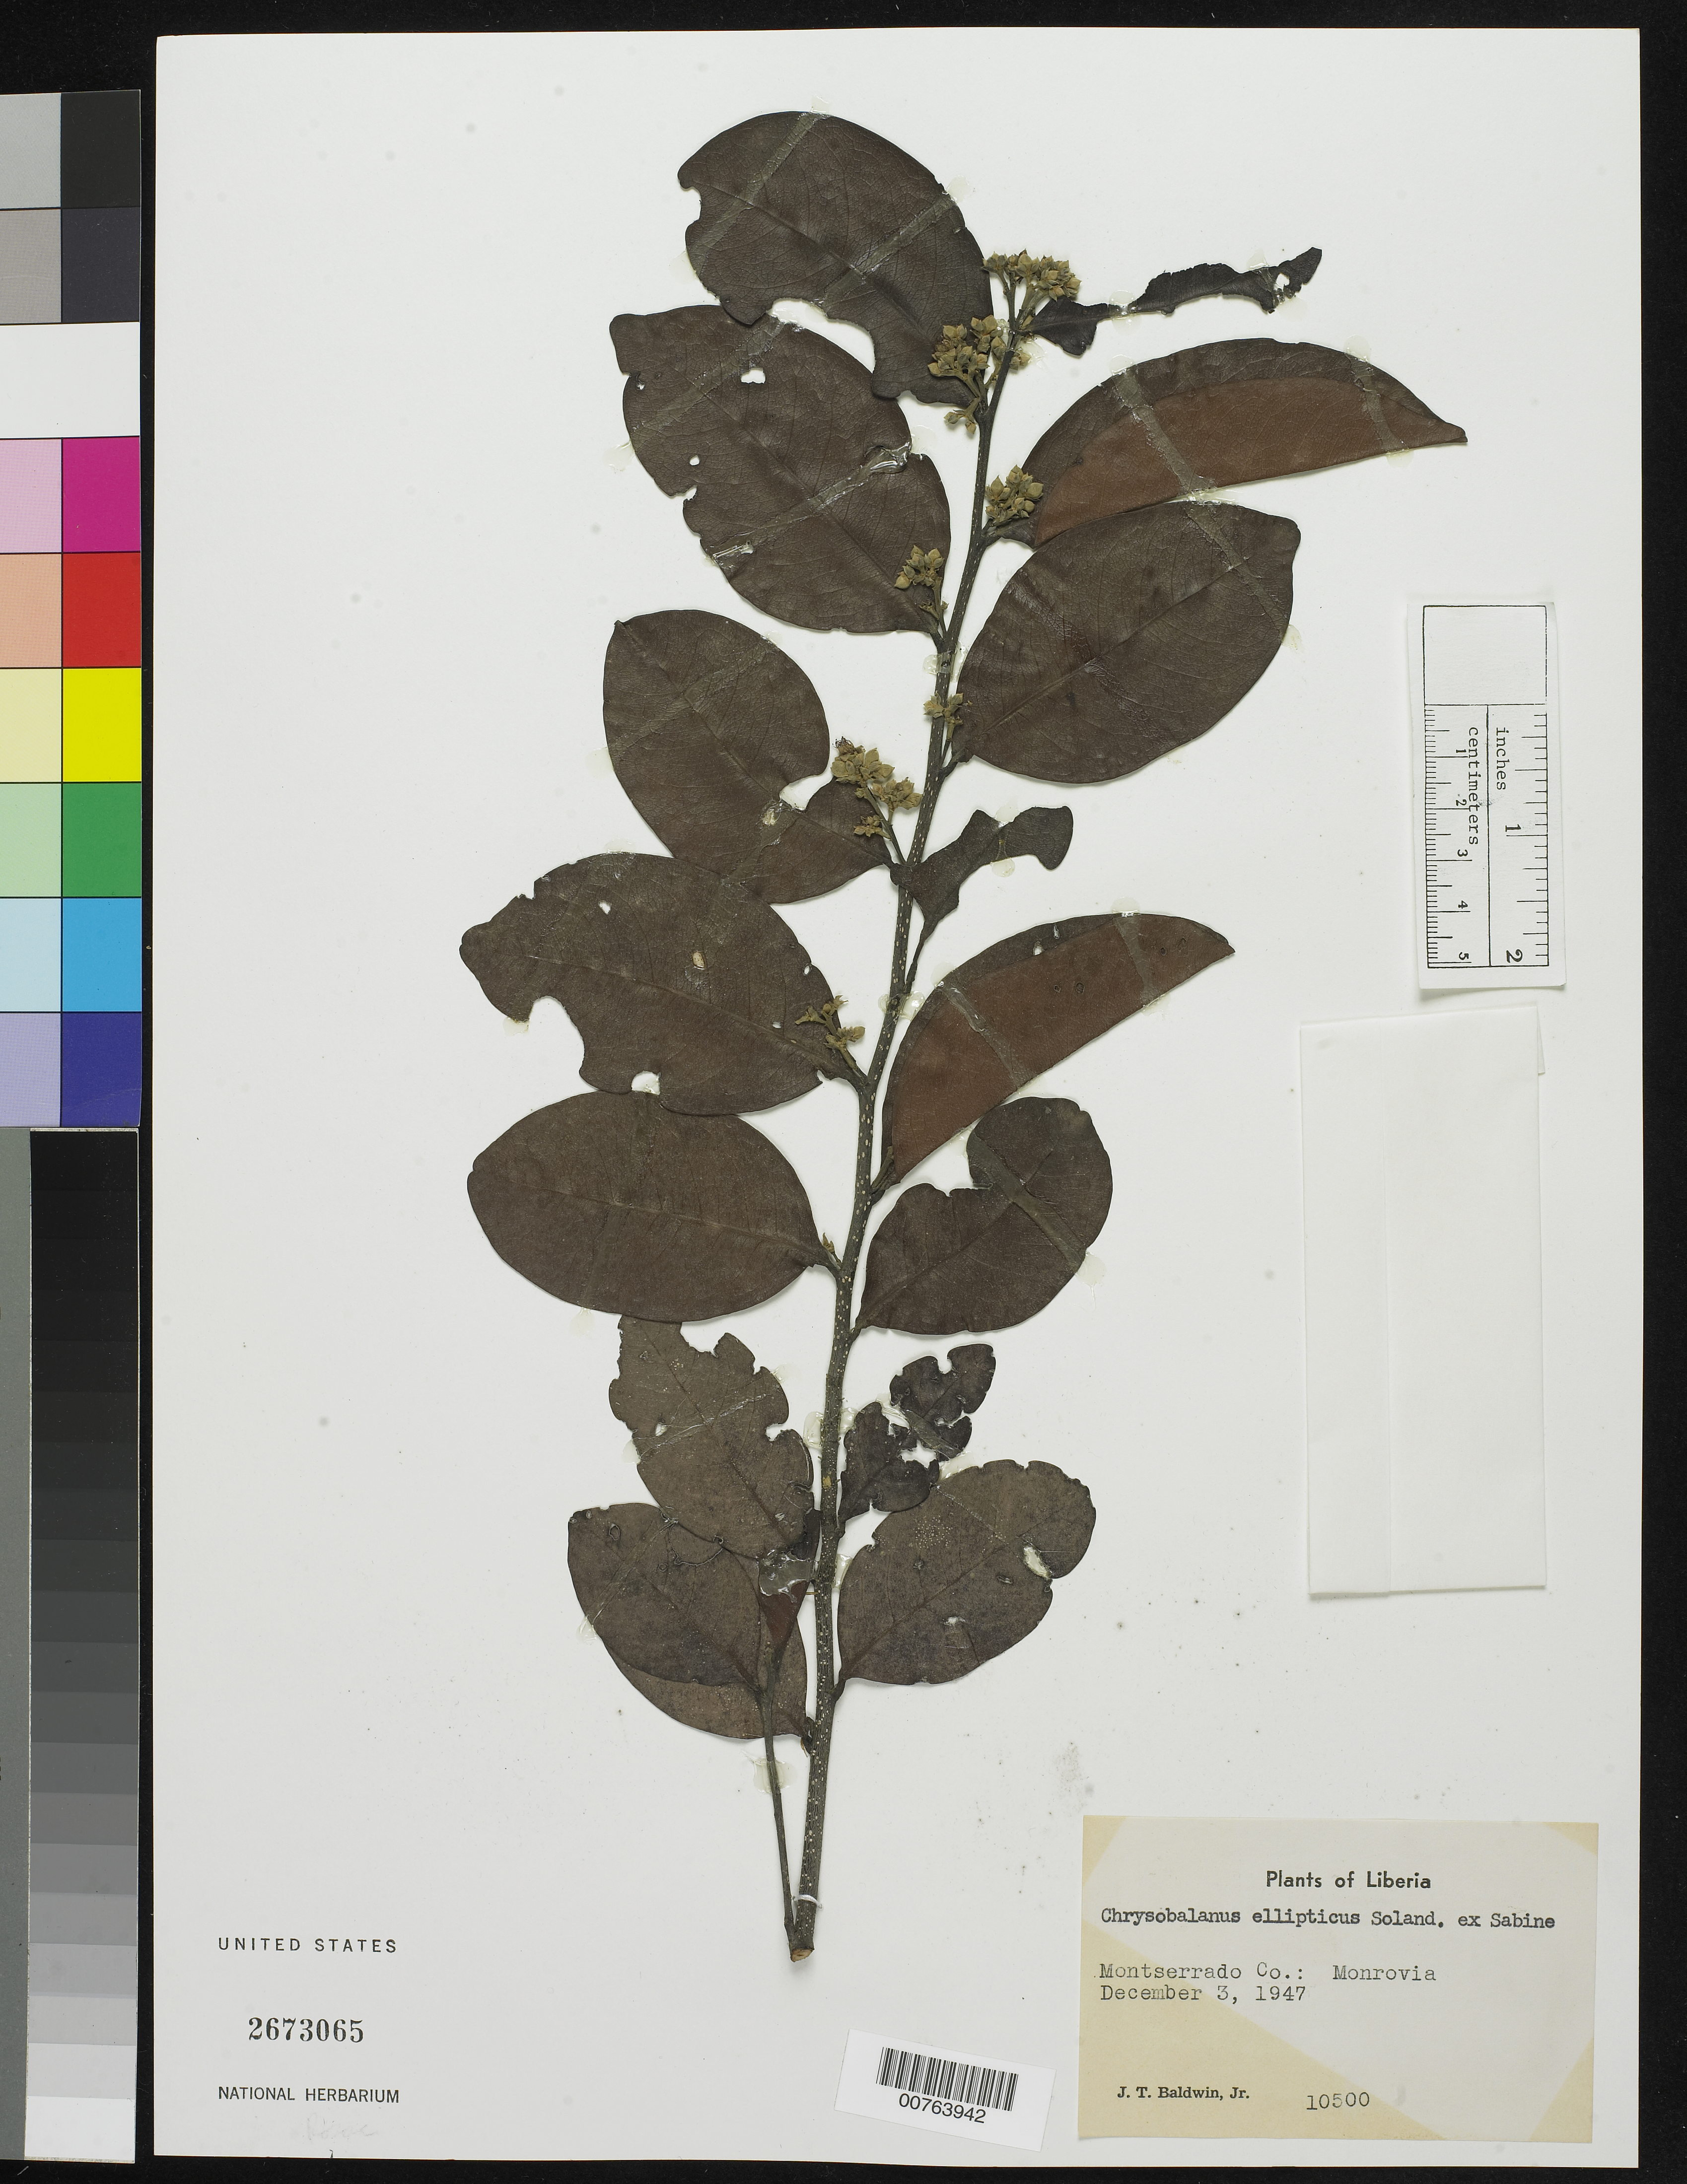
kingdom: Plantae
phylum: Tracheophyta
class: Magnoliopsida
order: Malpighiales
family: Chrysobalanaceae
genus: Chrysobalanus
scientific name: Chrysobalanus ellipticus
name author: Sol. ex Sabine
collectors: J. T. Baldwin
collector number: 10500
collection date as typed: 3 Dec 1947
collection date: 1947-12-03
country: Liberia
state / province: Montserrado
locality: Monrovia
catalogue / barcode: US 2673065